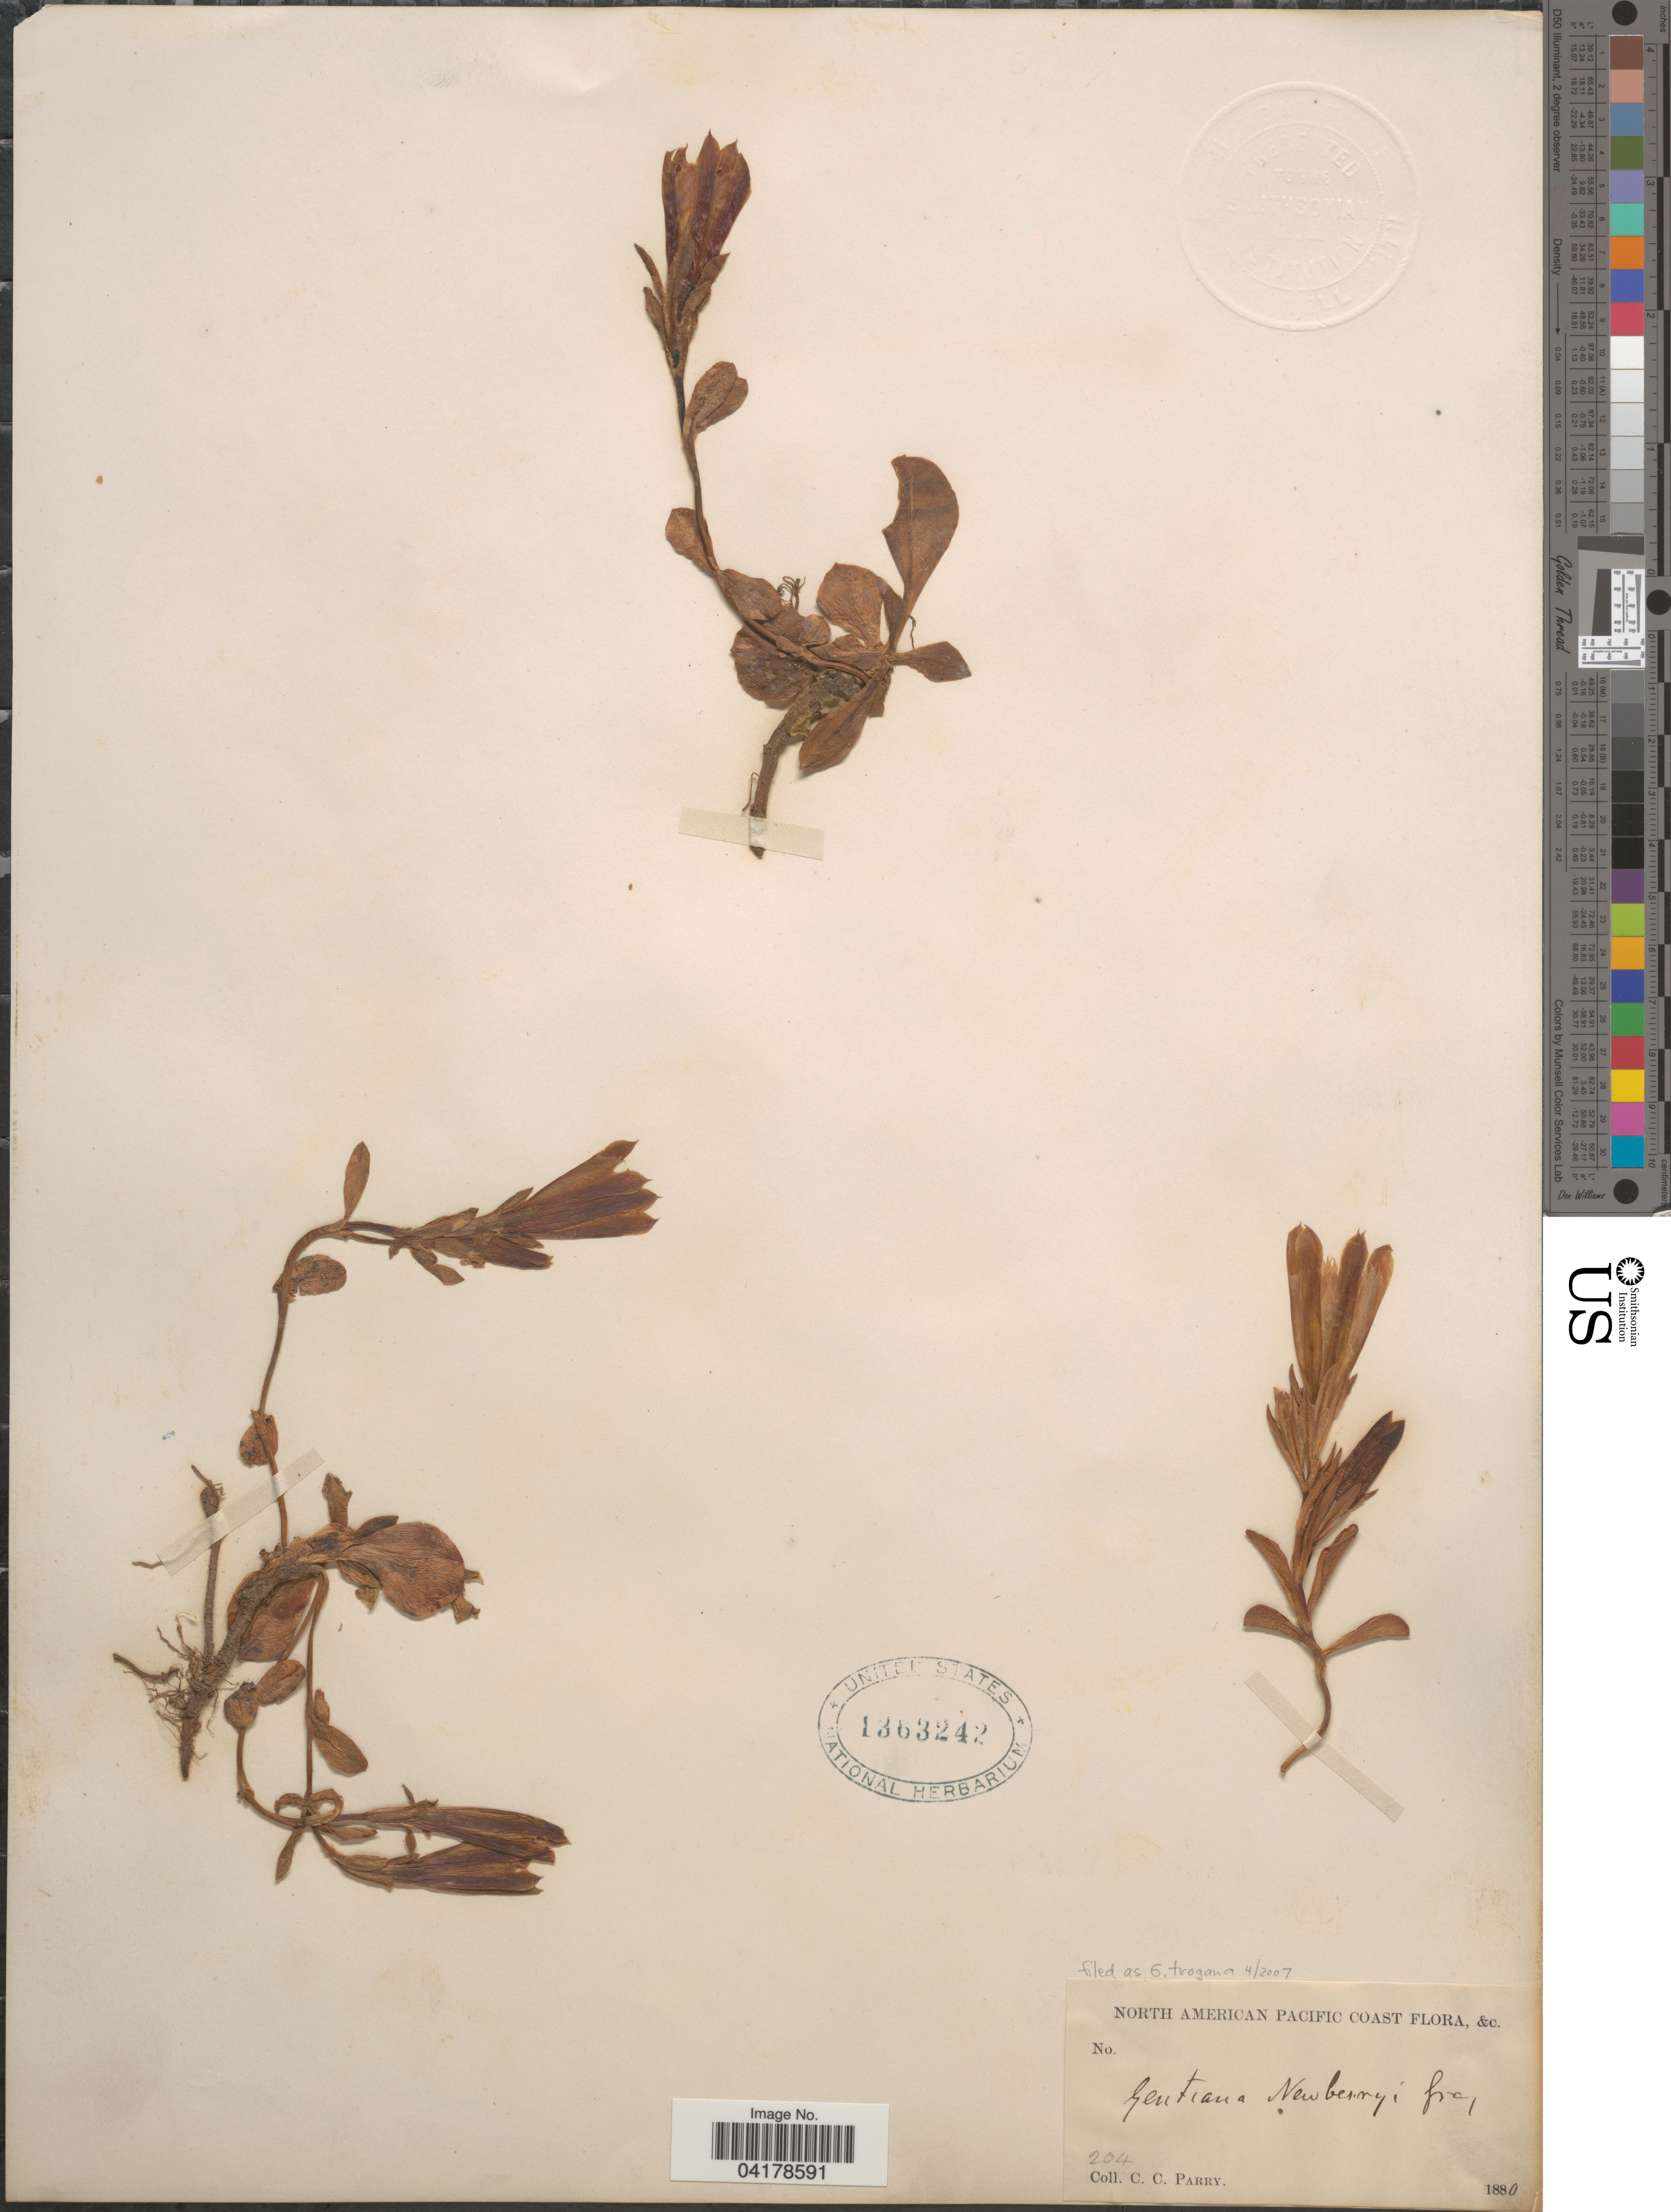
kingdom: Plantae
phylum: Tracheophyta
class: Magnoliopsida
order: Gentianales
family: Gentianaceae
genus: Gentiana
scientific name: Gentiana newberryi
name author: A. Gray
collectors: C. C. Parry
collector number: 204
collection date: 1880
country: United States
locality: North American Pacific Coast.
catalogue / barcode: US 1363242